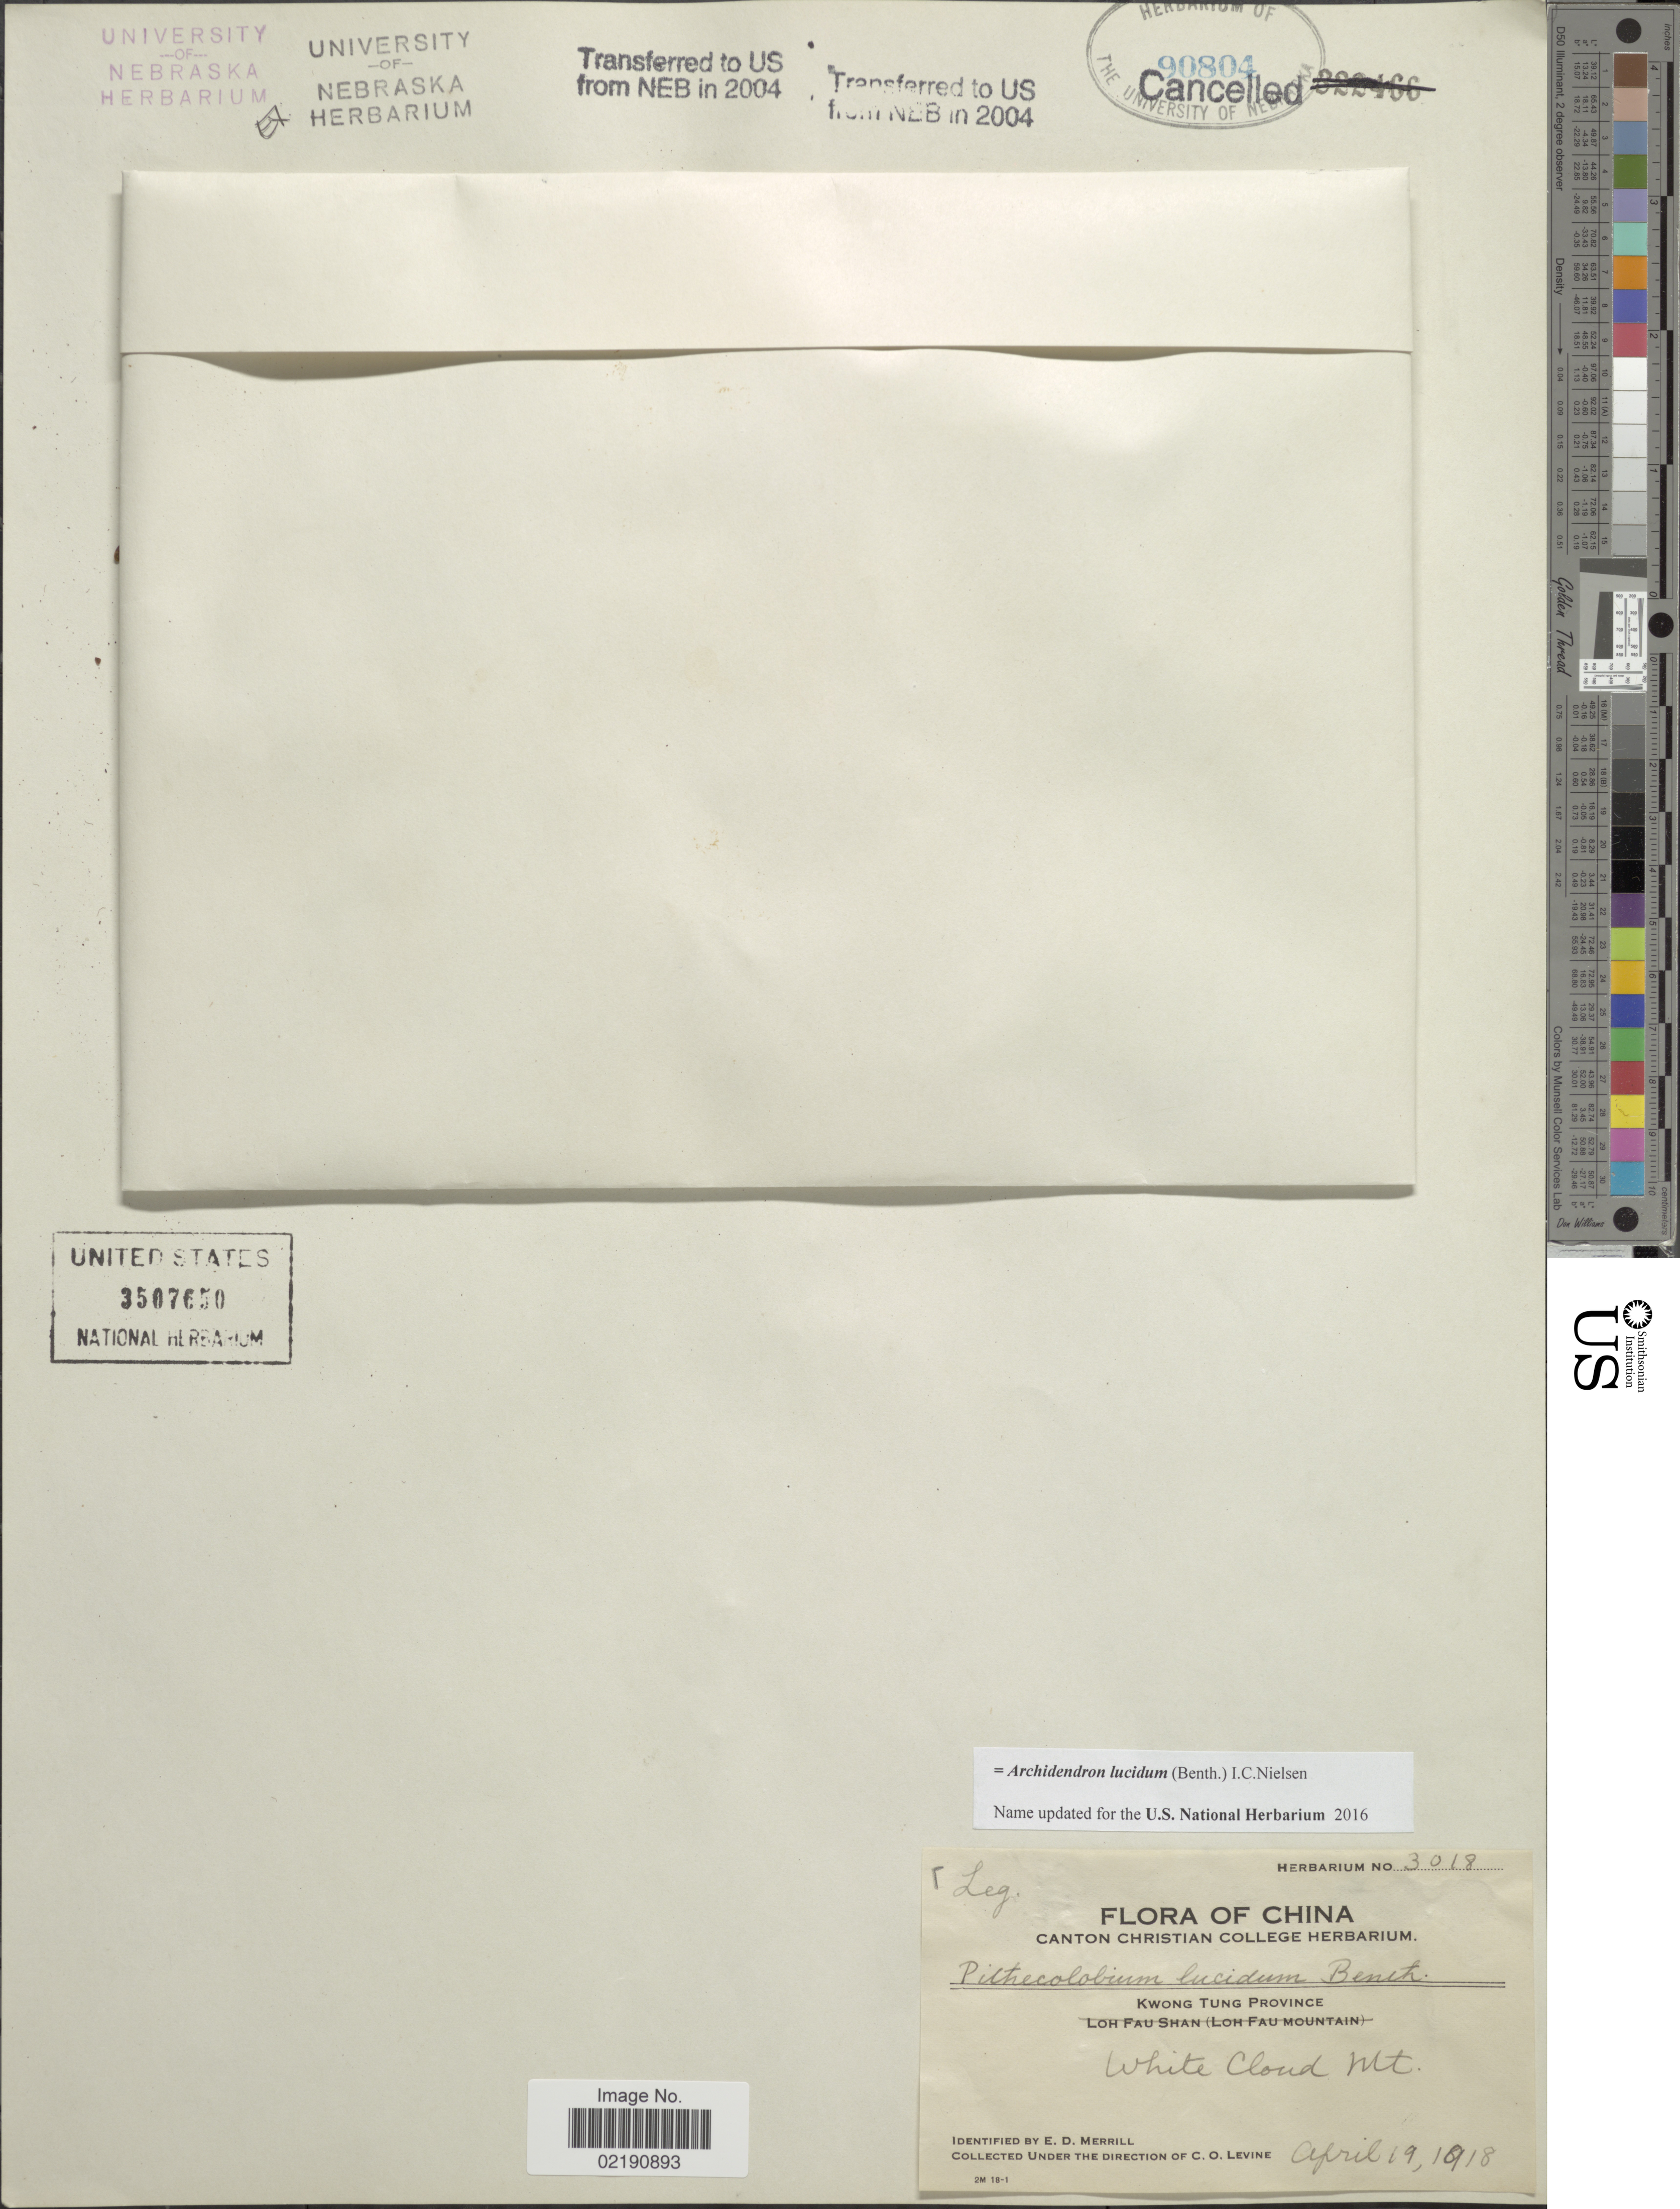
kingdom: Plantae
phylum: Tracheophyta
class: Magnoliopsida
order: Fabales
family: Fabaceae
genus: Archidendron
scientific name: Archidendron lucidum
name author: (Benth.) I.C. Nielsen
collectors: C. O. Levine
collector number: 3018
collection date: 1918-04-19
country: China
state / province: Guangdong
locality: Kwong Tung Province, White Cloud Mt.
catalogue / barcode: US 3507650